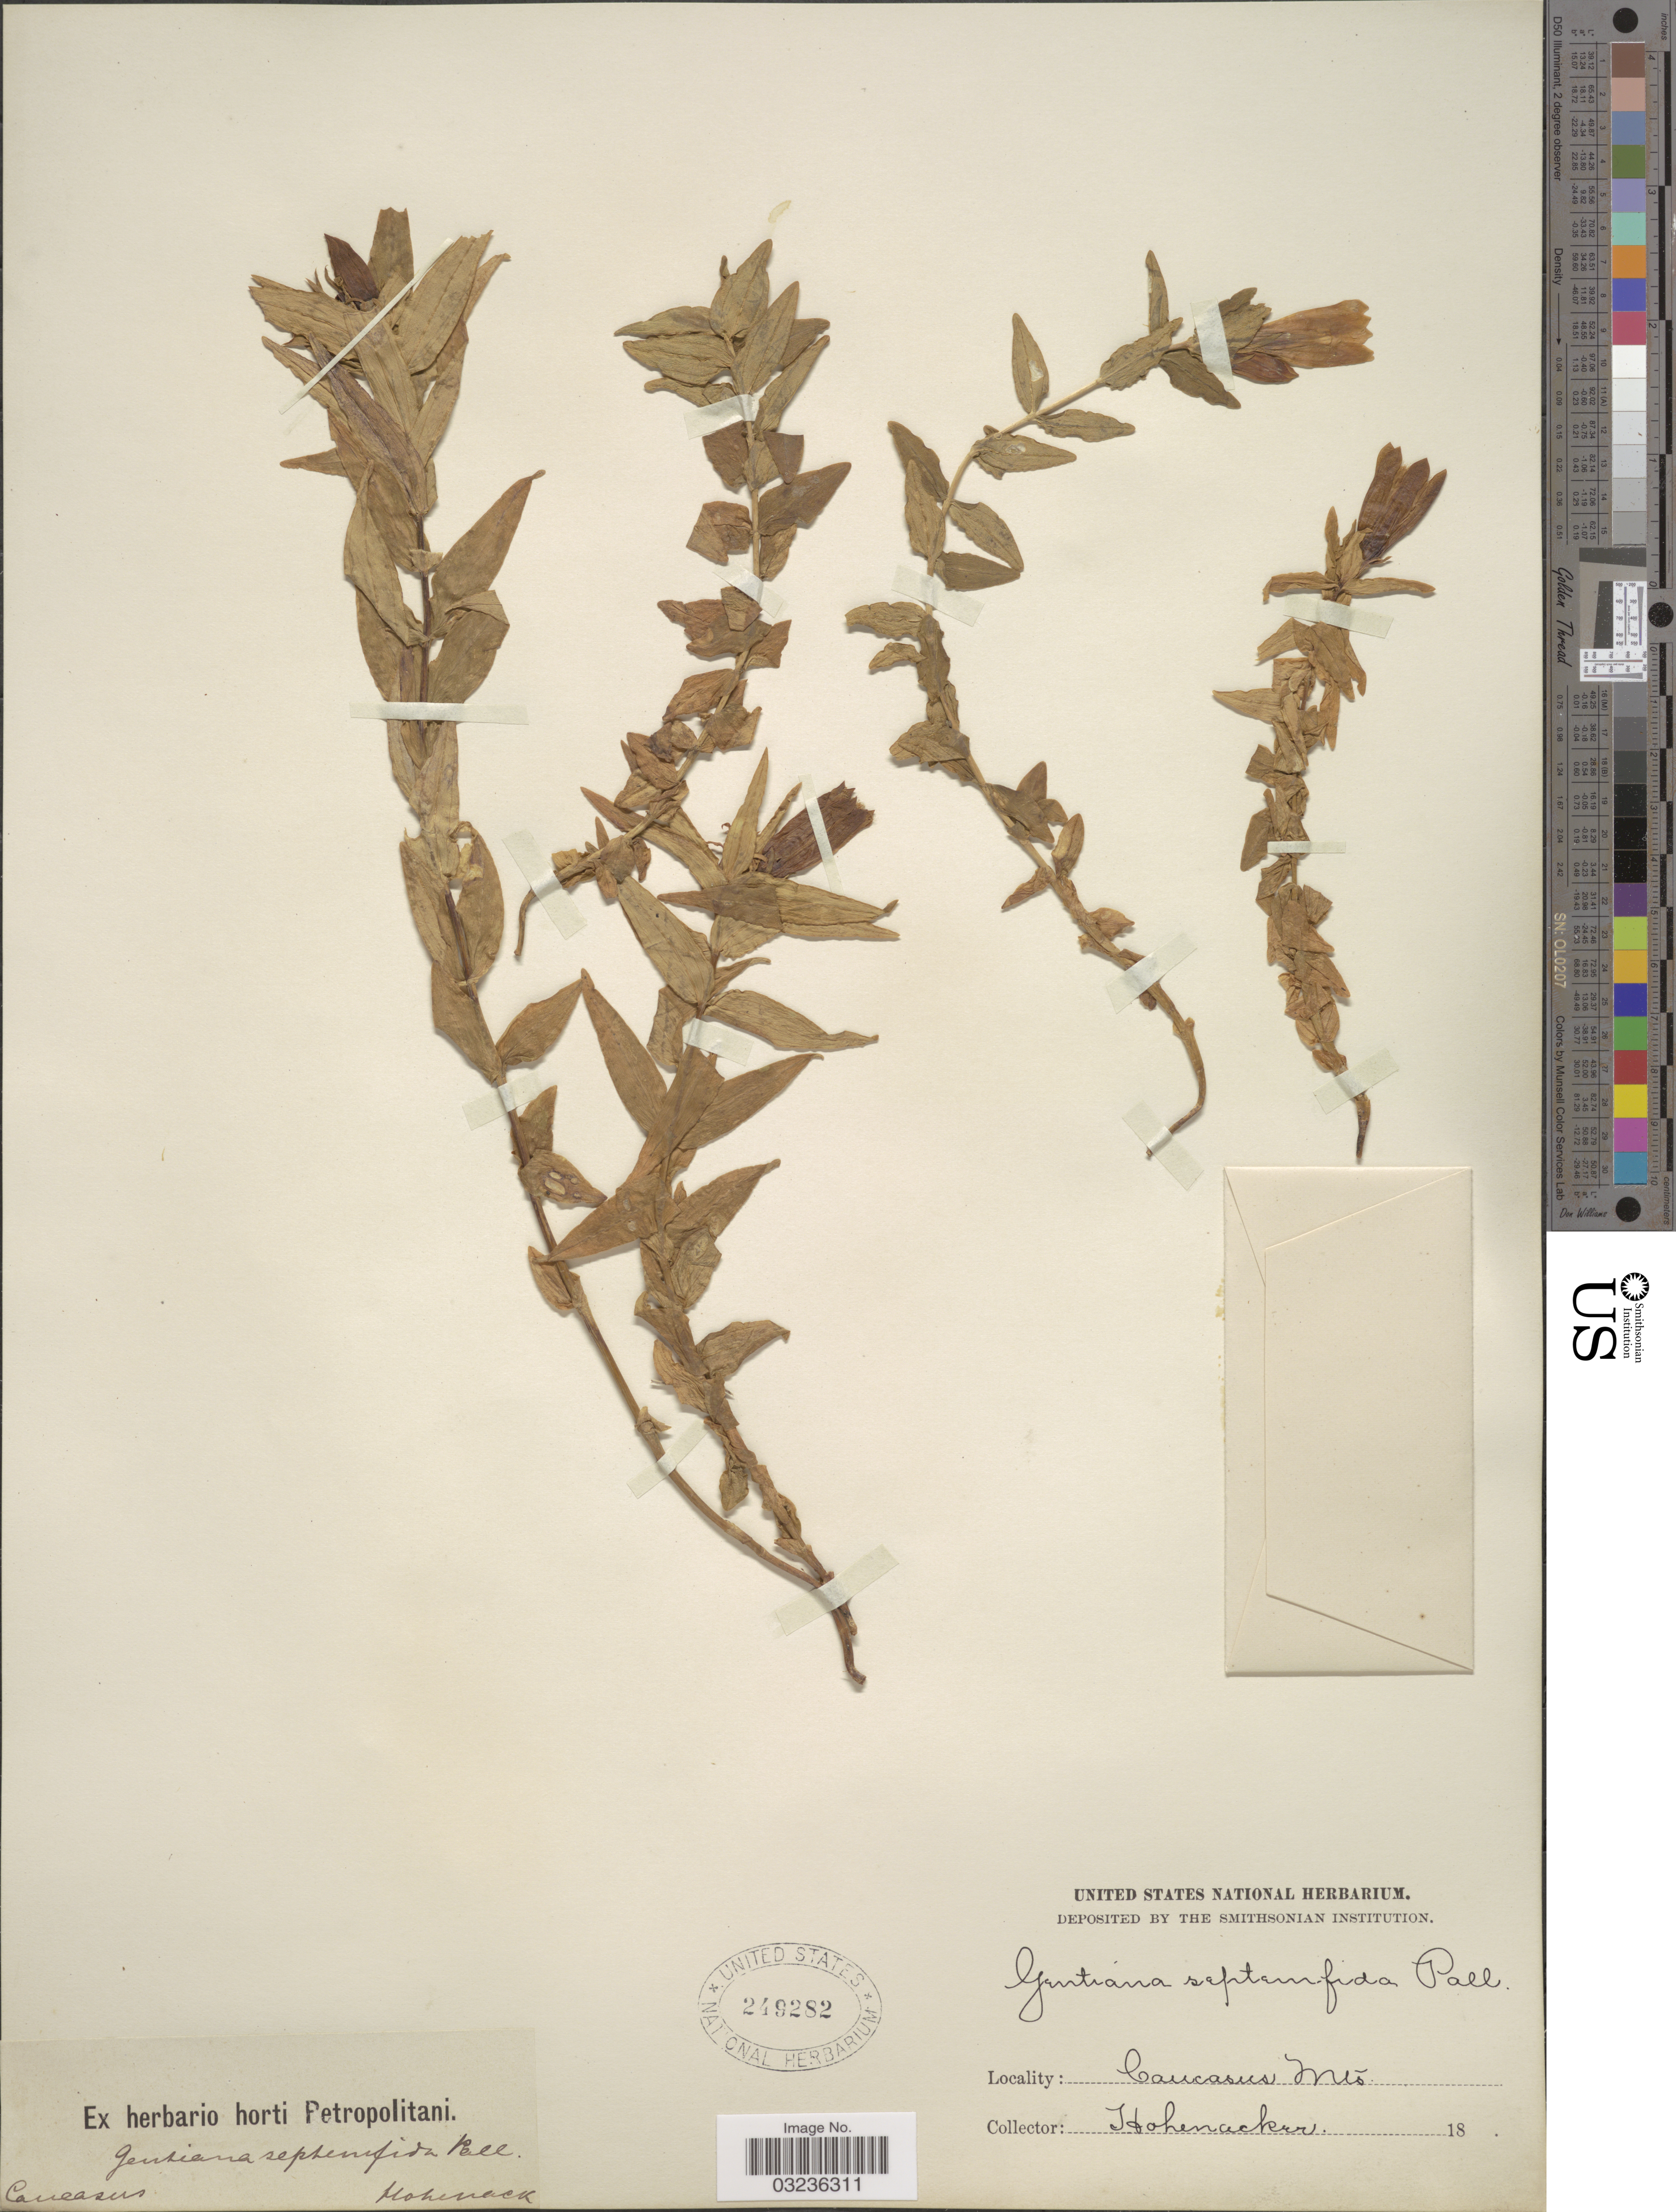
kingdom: Plantae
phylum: Tracheophyta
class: Magnoliopsida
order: Gentianales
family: Gentianaceae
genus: Gentiana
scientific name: Gentiana septemfida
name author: Pall.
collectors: Hohenacker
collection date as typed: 18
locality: Caucasus Mts. Caucasus.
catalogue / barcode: US 249282